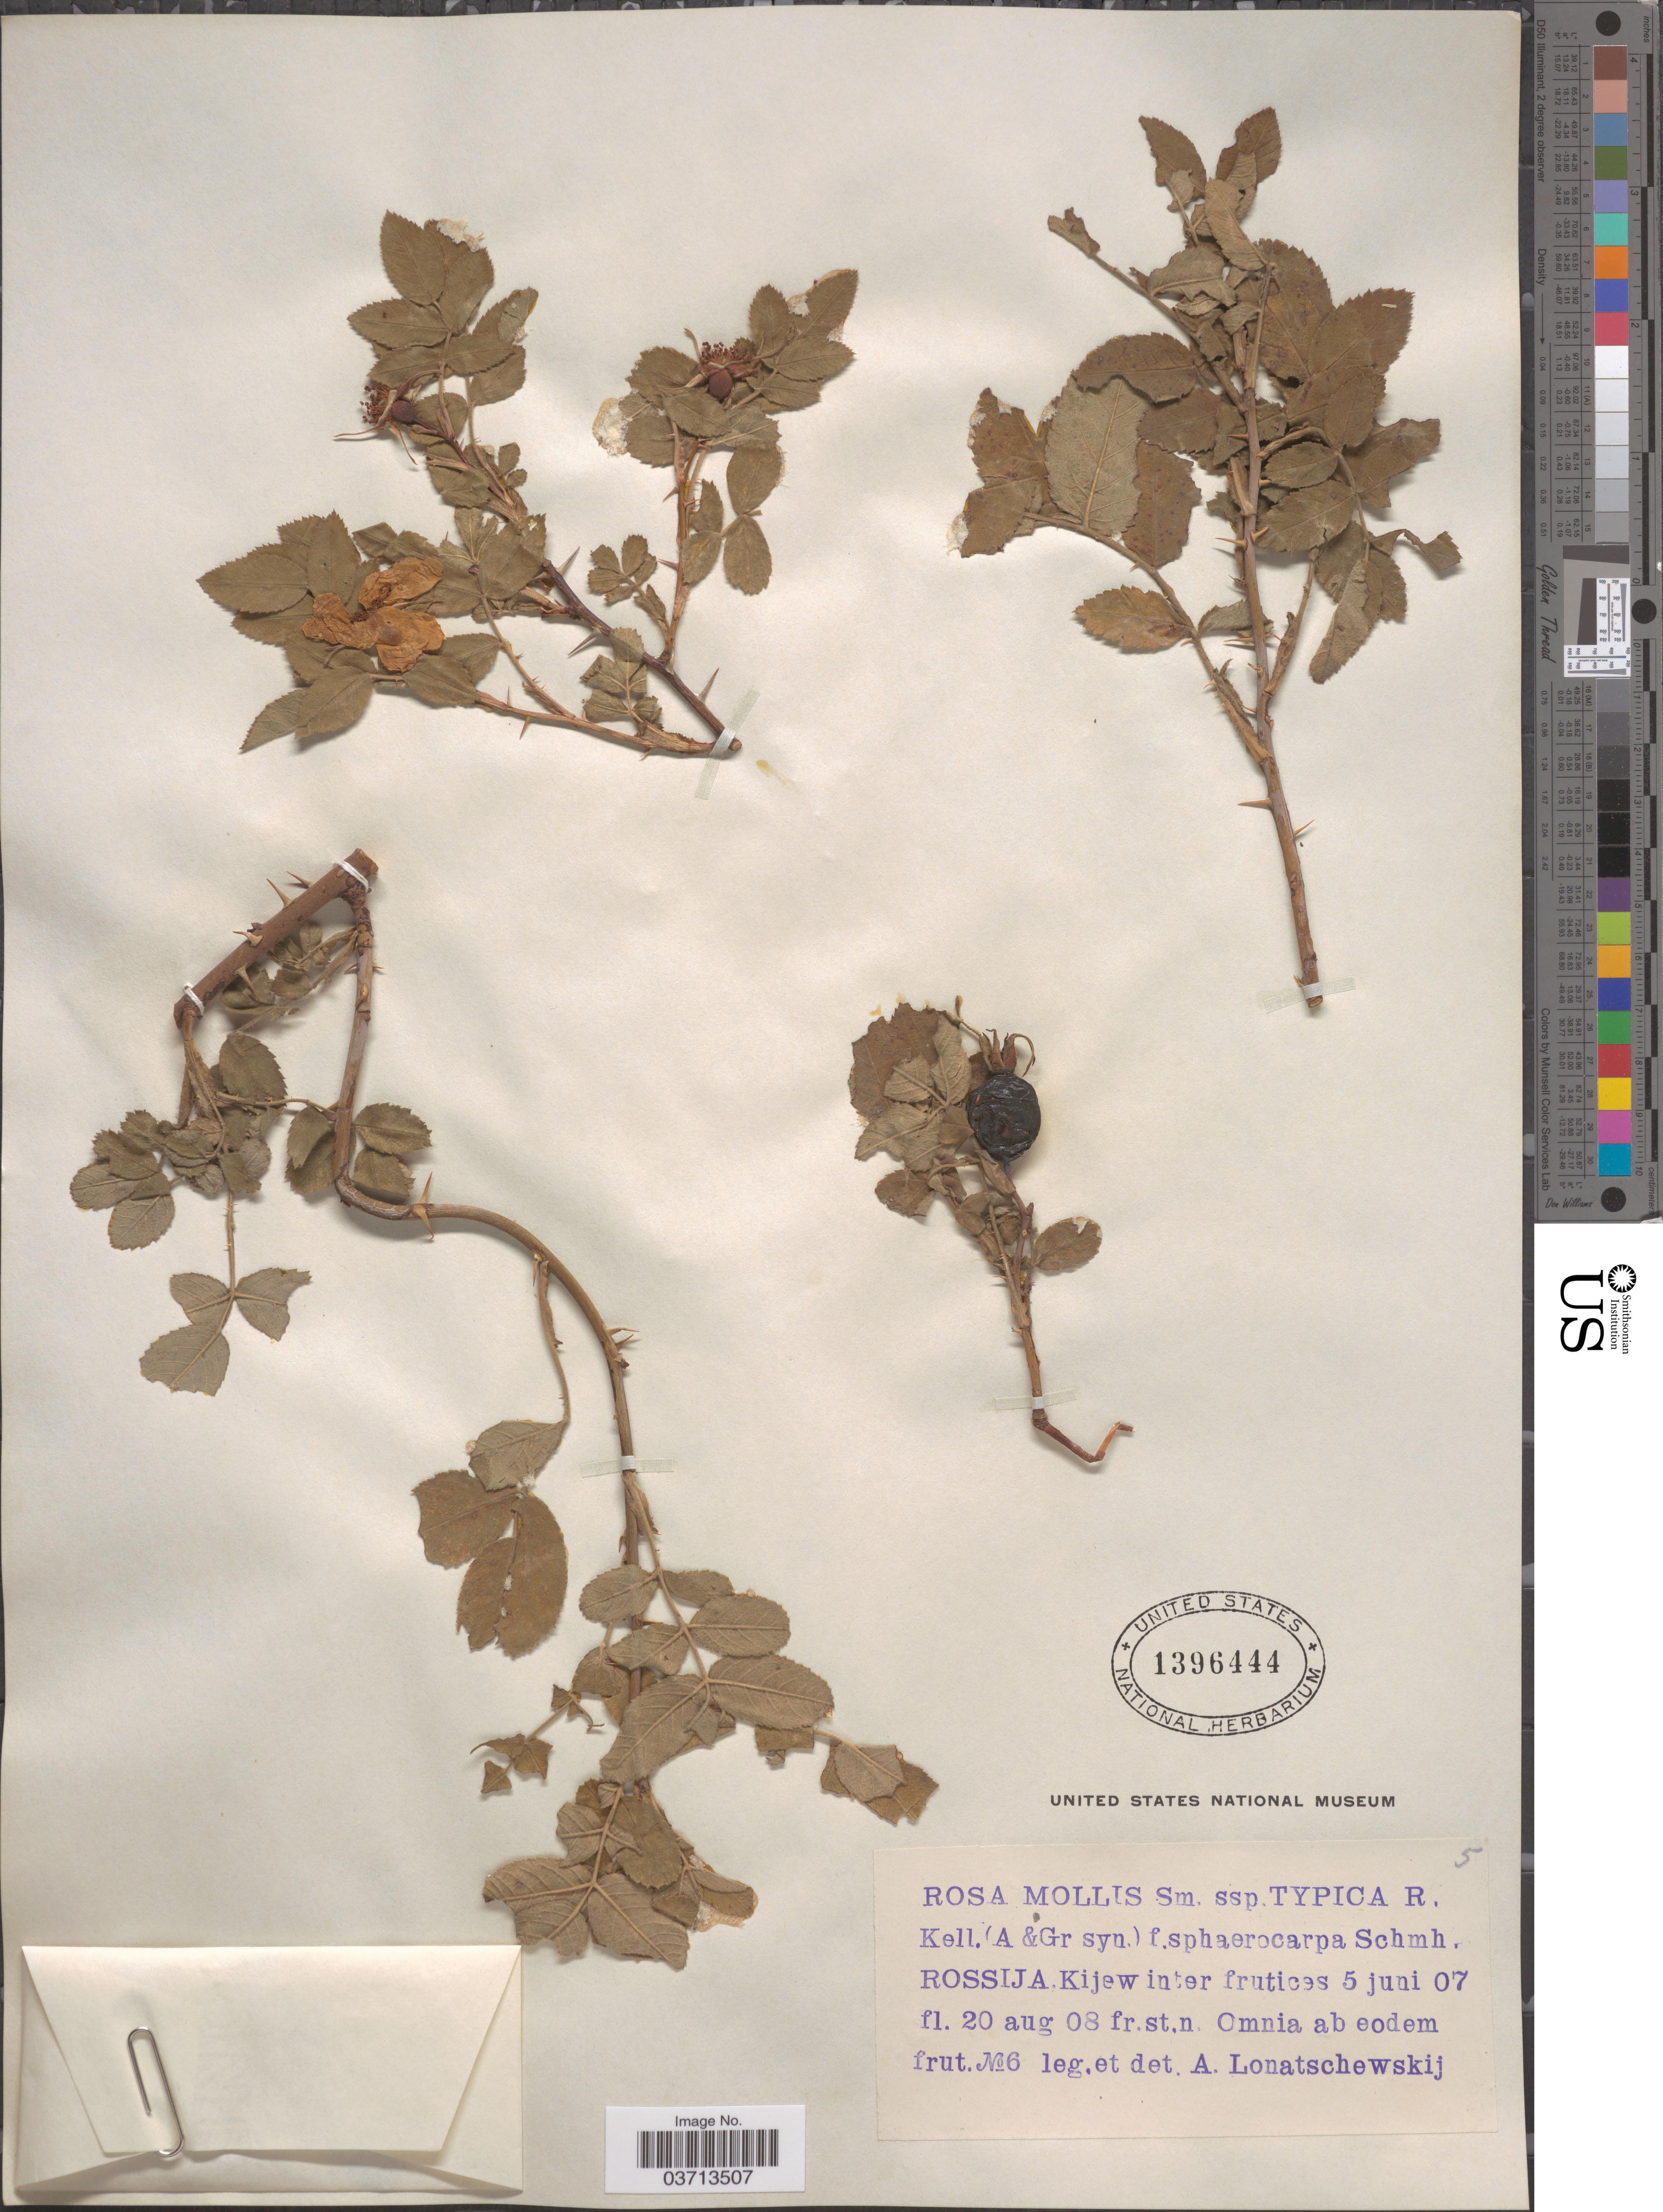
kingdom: Plantae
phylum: Tracheophyta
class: Magnoliopsida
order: Rosales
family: Rosaceae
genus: Rosa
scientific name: Rosa mollis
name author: Sm.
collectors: A. Lonatschewskij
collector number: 6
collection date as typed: Transcribed d/m/y: 5/6/7 to 20/8/8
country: Ukraine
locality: Rossija. Kijew.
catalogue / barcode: US 1396444